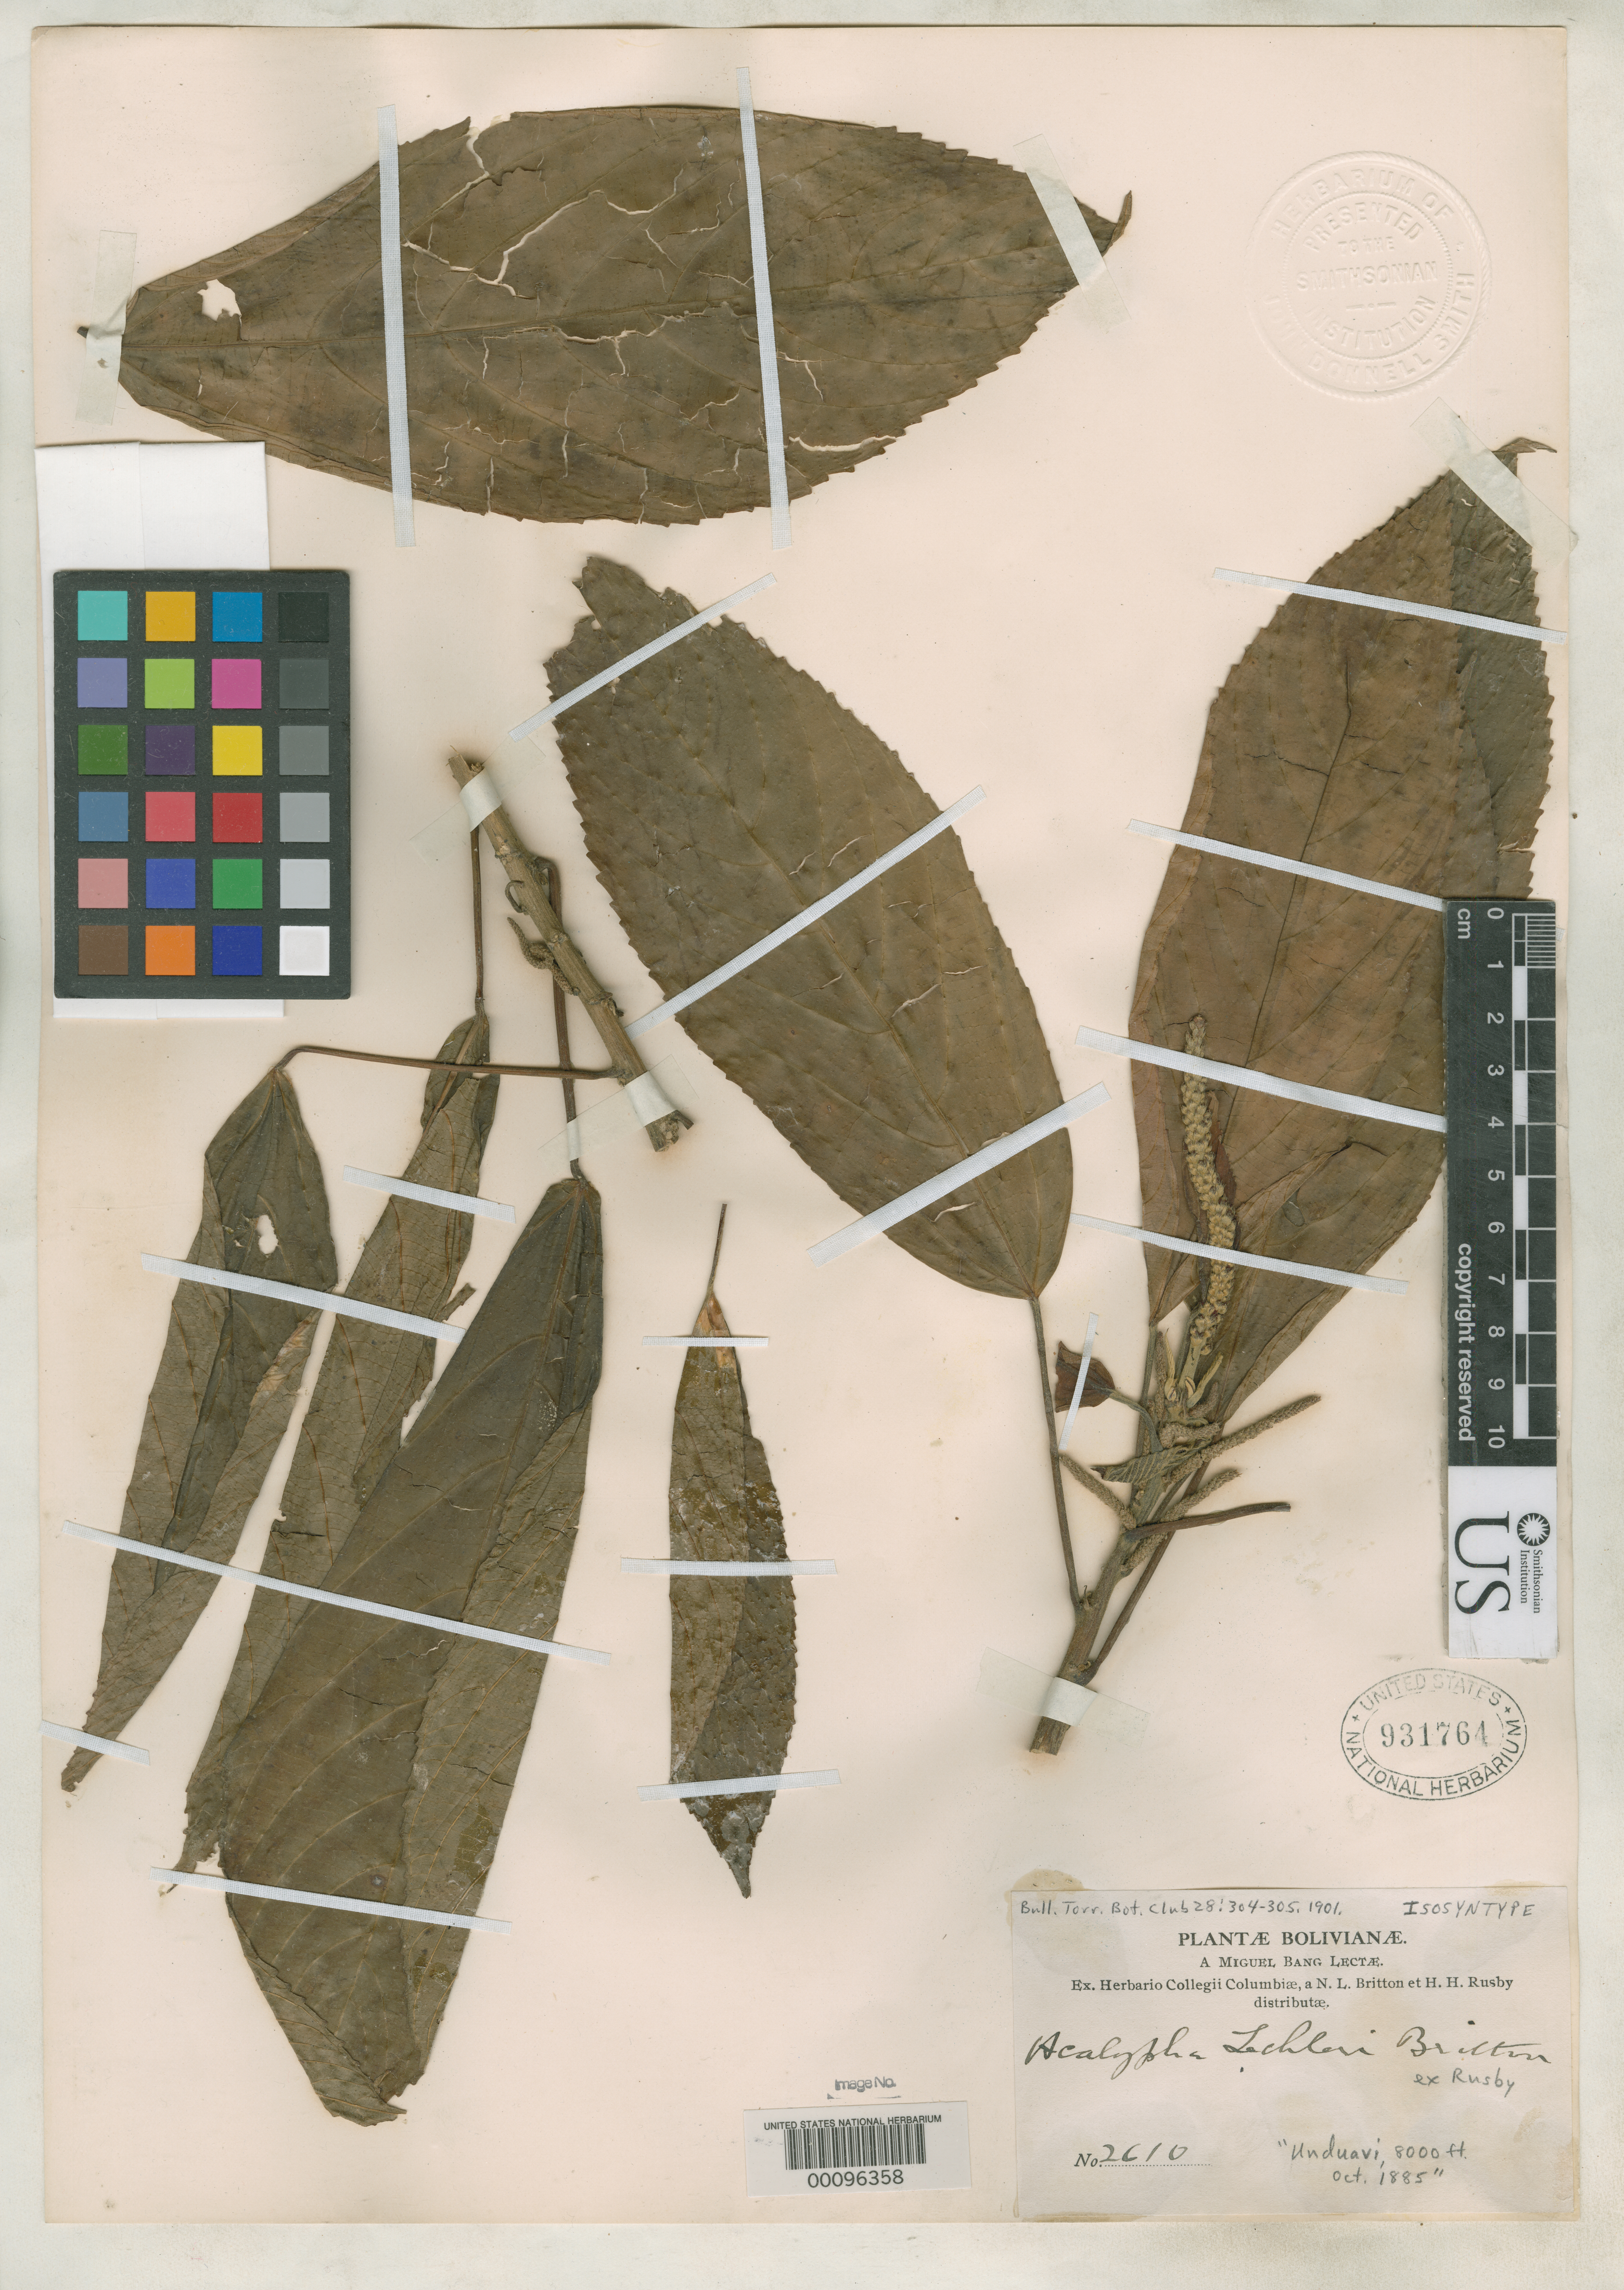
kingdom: Plantae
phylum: Tracheophyta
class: Magnoliopsida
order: Malpighiales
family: Euphorbiaceae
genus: Acalypha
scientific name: Acalypha lechleri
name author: Britton ex Rusby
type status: Isosyntype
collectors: M. Bang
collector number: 2610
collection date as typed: Oct 1885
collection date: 1885-10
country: Bolivia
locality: Unduavi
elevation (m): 2438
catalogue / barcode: US 931764